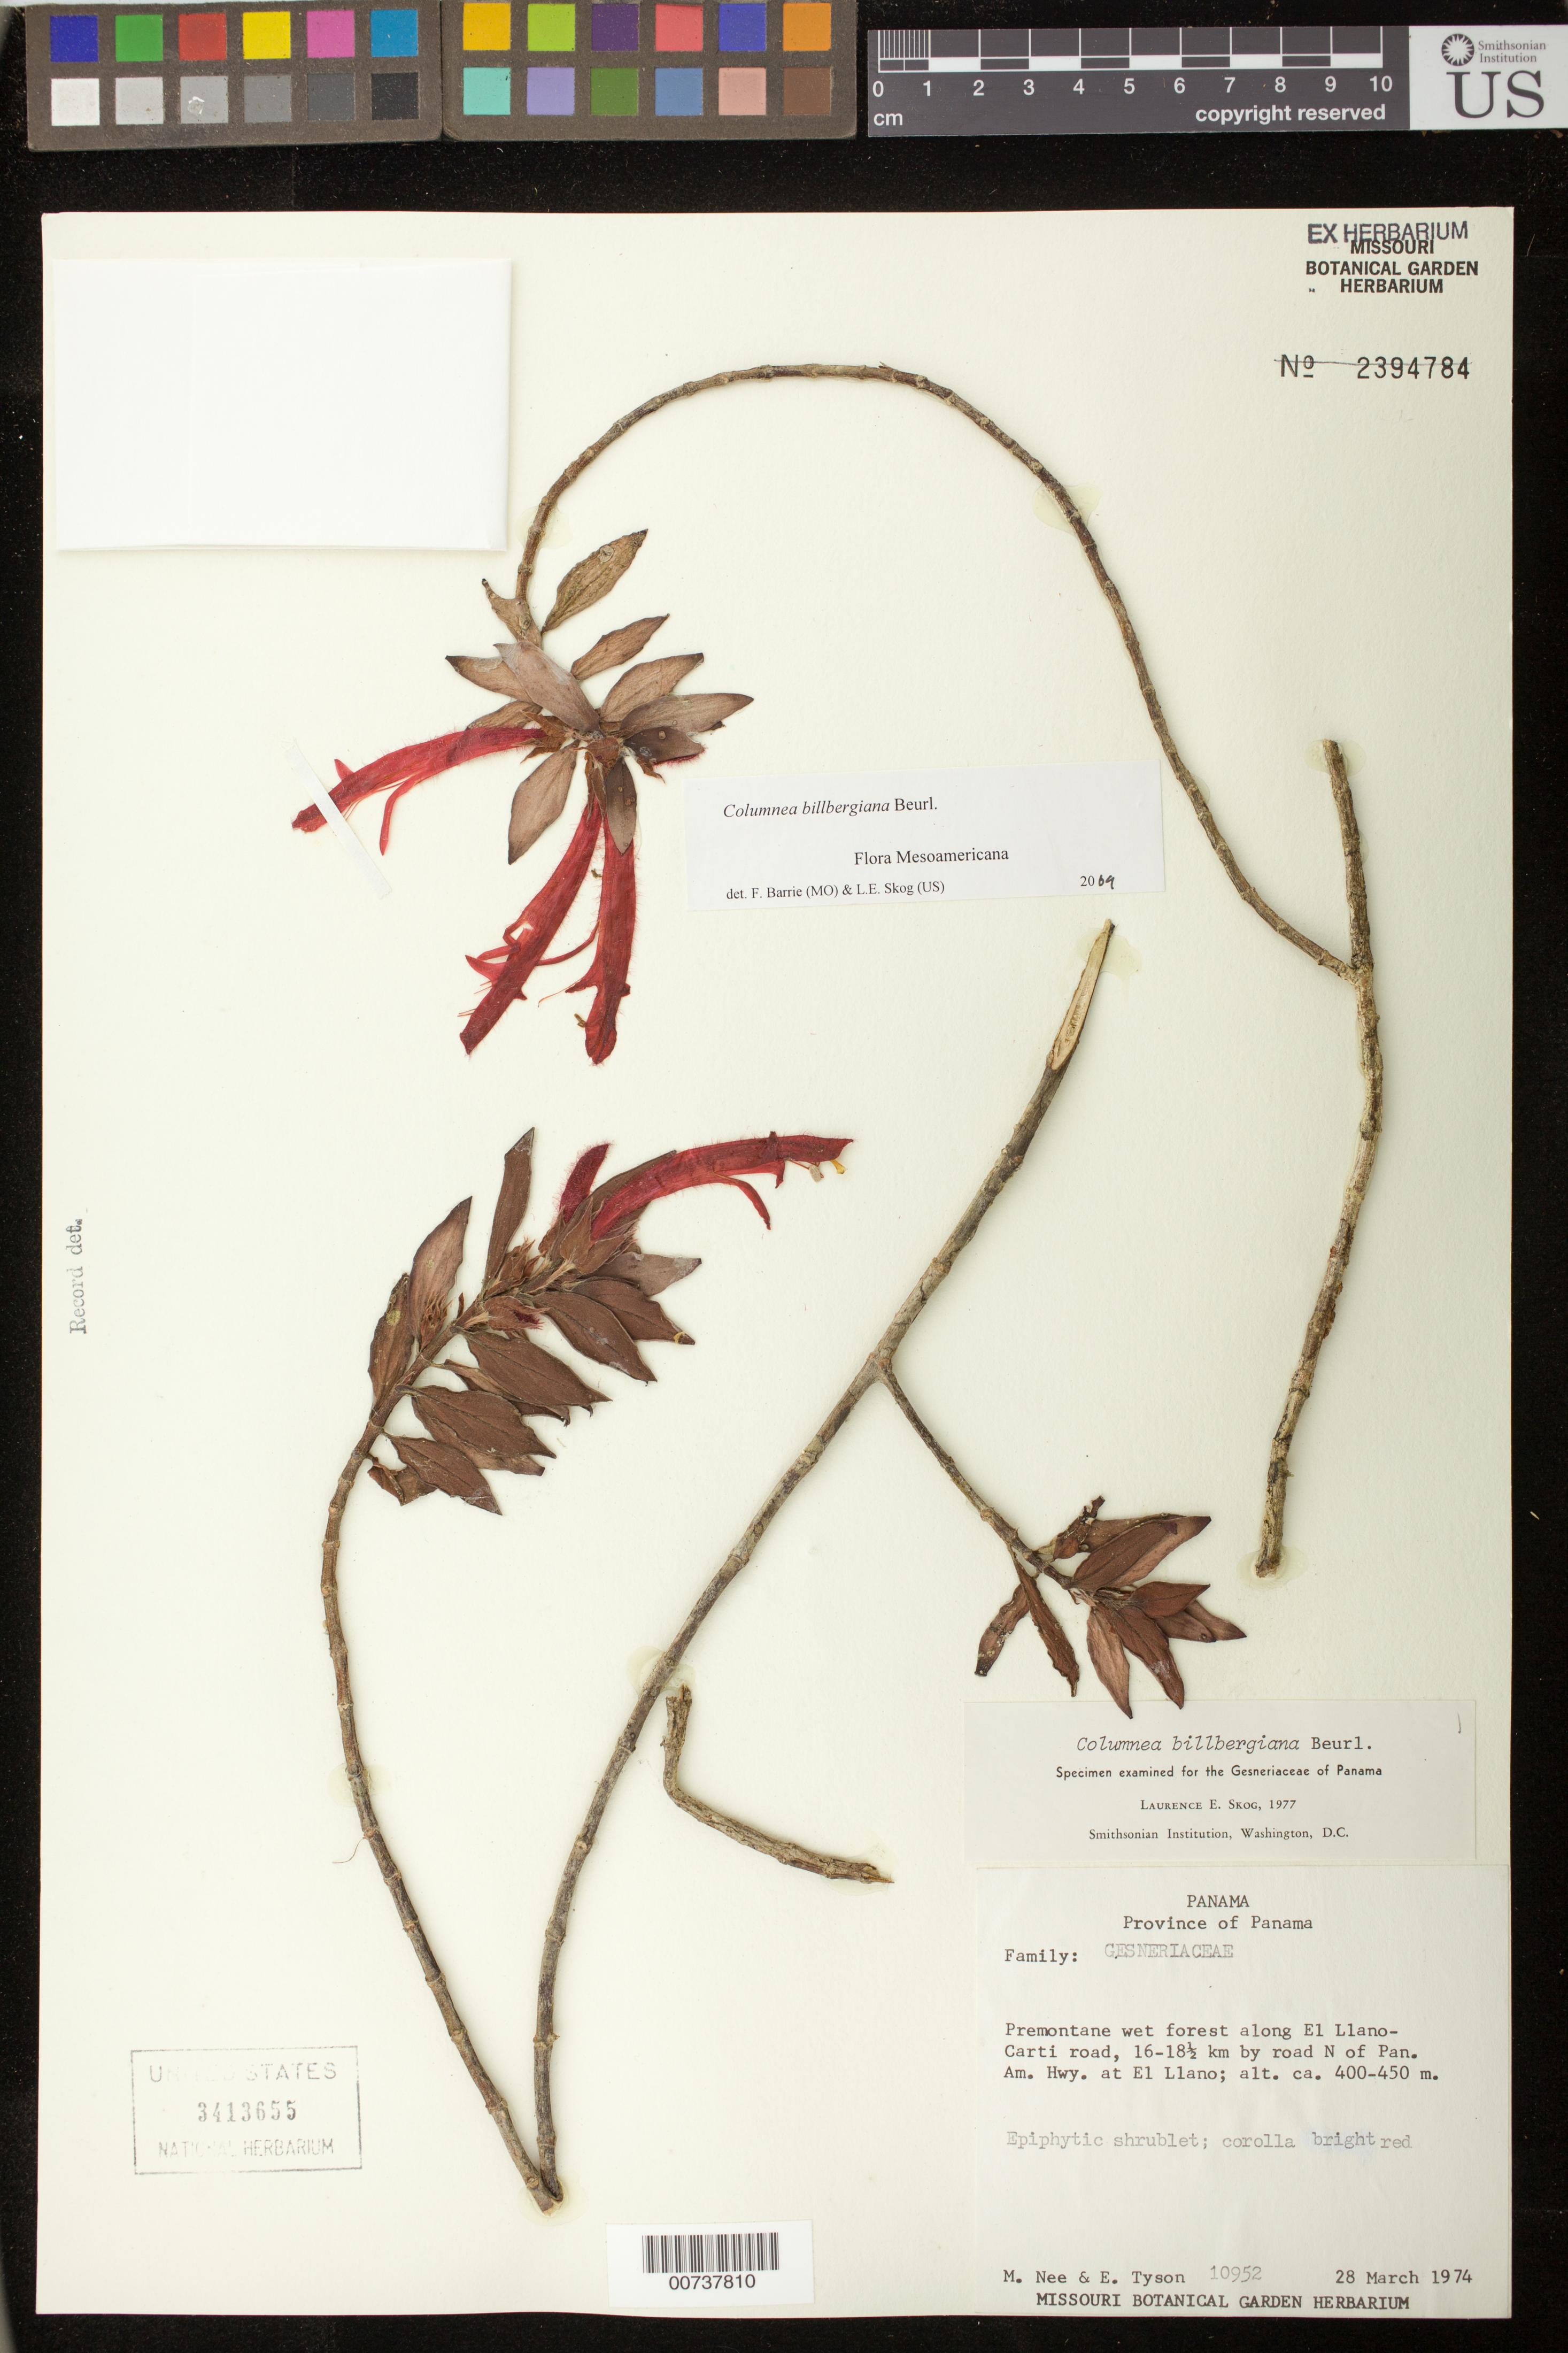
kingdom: Plantae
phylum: Tracheophyta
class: Magnoliopsida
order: Lamiales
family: Gesneriaceae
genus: Columnea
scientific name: Columnea billbergiana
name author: Beurl.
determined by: Skog, Laurence E.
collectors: M. Nee & E. Tyson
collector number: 10952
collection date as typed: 28 Mar 1974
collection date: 1974-03-28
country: Panama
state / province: Panamá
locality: Along El Llano-Carti road, 16-18 1/2 km by road N of Pan am hwy at El Llano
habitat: Premontane wet forest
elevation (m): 400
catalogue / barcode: US 3413655